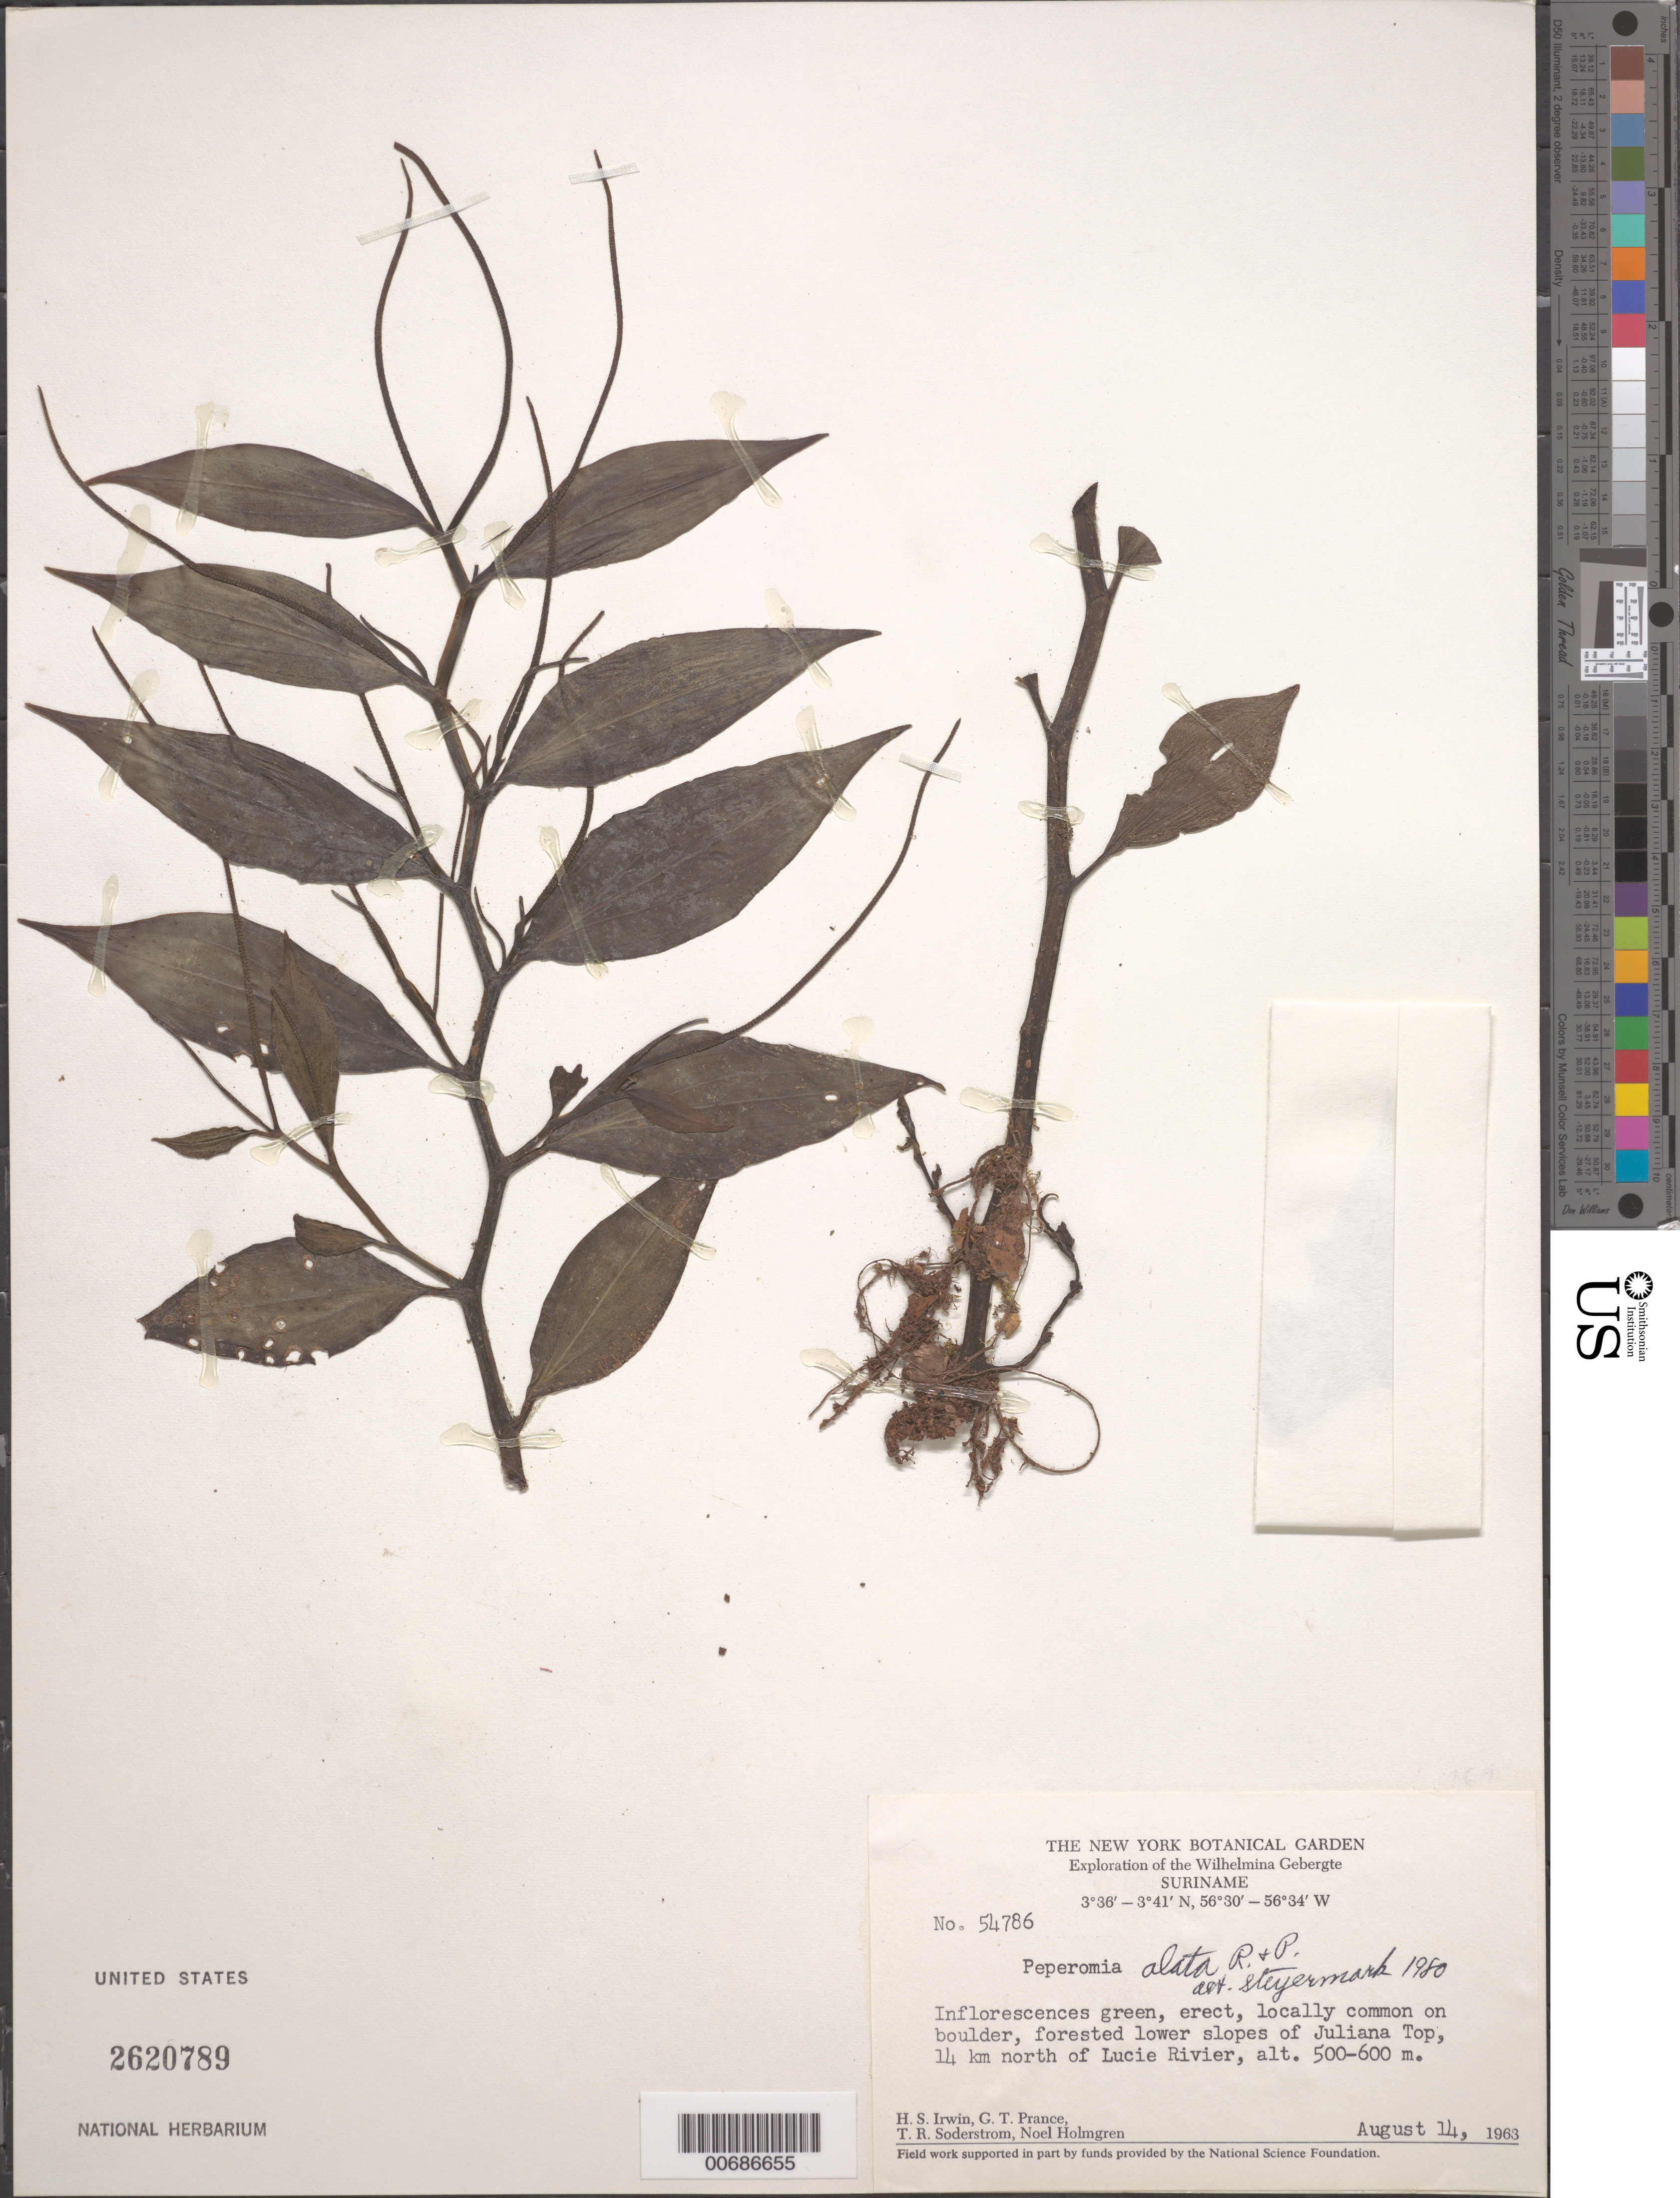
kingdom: Plantae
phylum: Tracheophyta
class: Magnoliopsida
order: Piperales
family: Piperaceae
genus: Peperomia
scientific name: Peperomia alata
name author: Ruiz & Pav.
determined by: Steyermark, Julian A., (VEN)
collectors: H. Irwin, G. T. Prance, T. R. Soderstrom & N. H. Holmgren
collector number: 54786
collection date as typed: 14-Aug-63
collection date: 1963-08-14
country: Suriname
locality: Juliana Top, 14 km N of Lucie R., Wilhelmina Gebergte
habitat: Forested lower slopes of Juliana Top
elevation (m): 500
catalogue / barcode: US 2620789